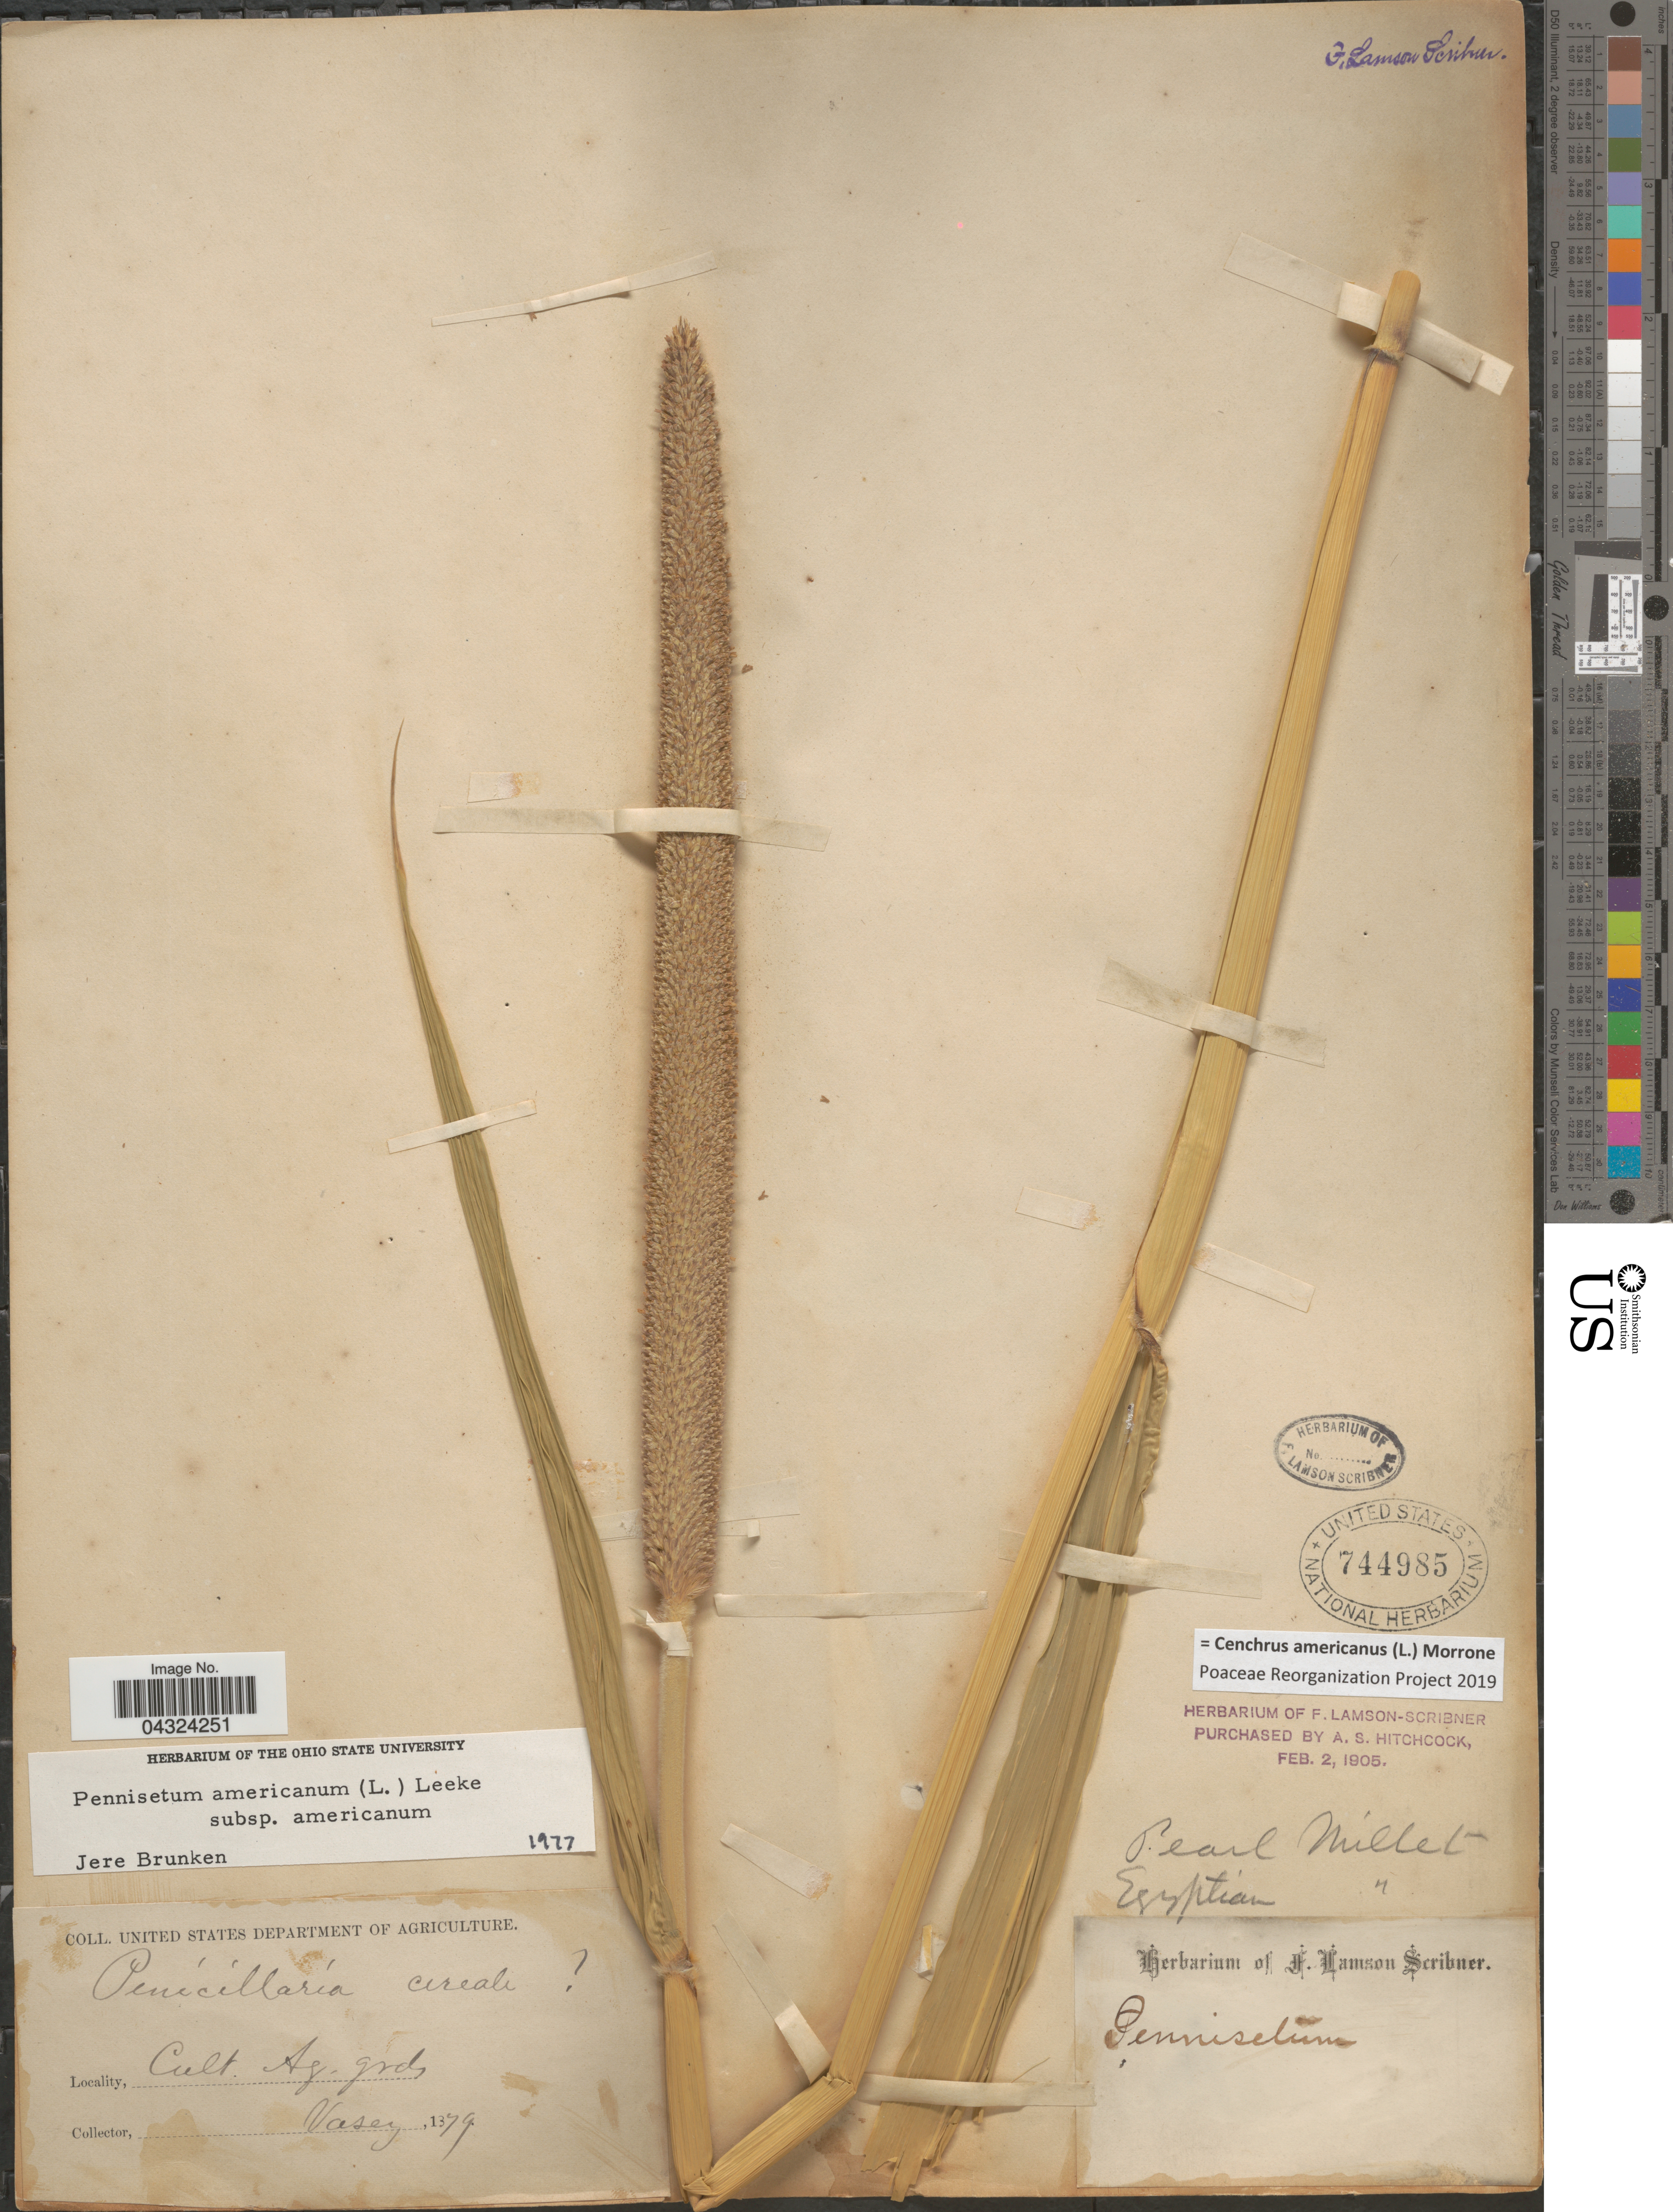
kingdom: Plantae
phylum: Tracheophyta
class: Liliopsida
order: Poales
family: Poaceae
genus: Cenchrus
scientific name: Cenchrus americanus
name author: (L.) Morrone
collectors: Vasey, --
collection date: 1879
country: United States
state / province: District of Columbia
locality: Cult. Ag. grds.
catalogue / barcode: US 744985